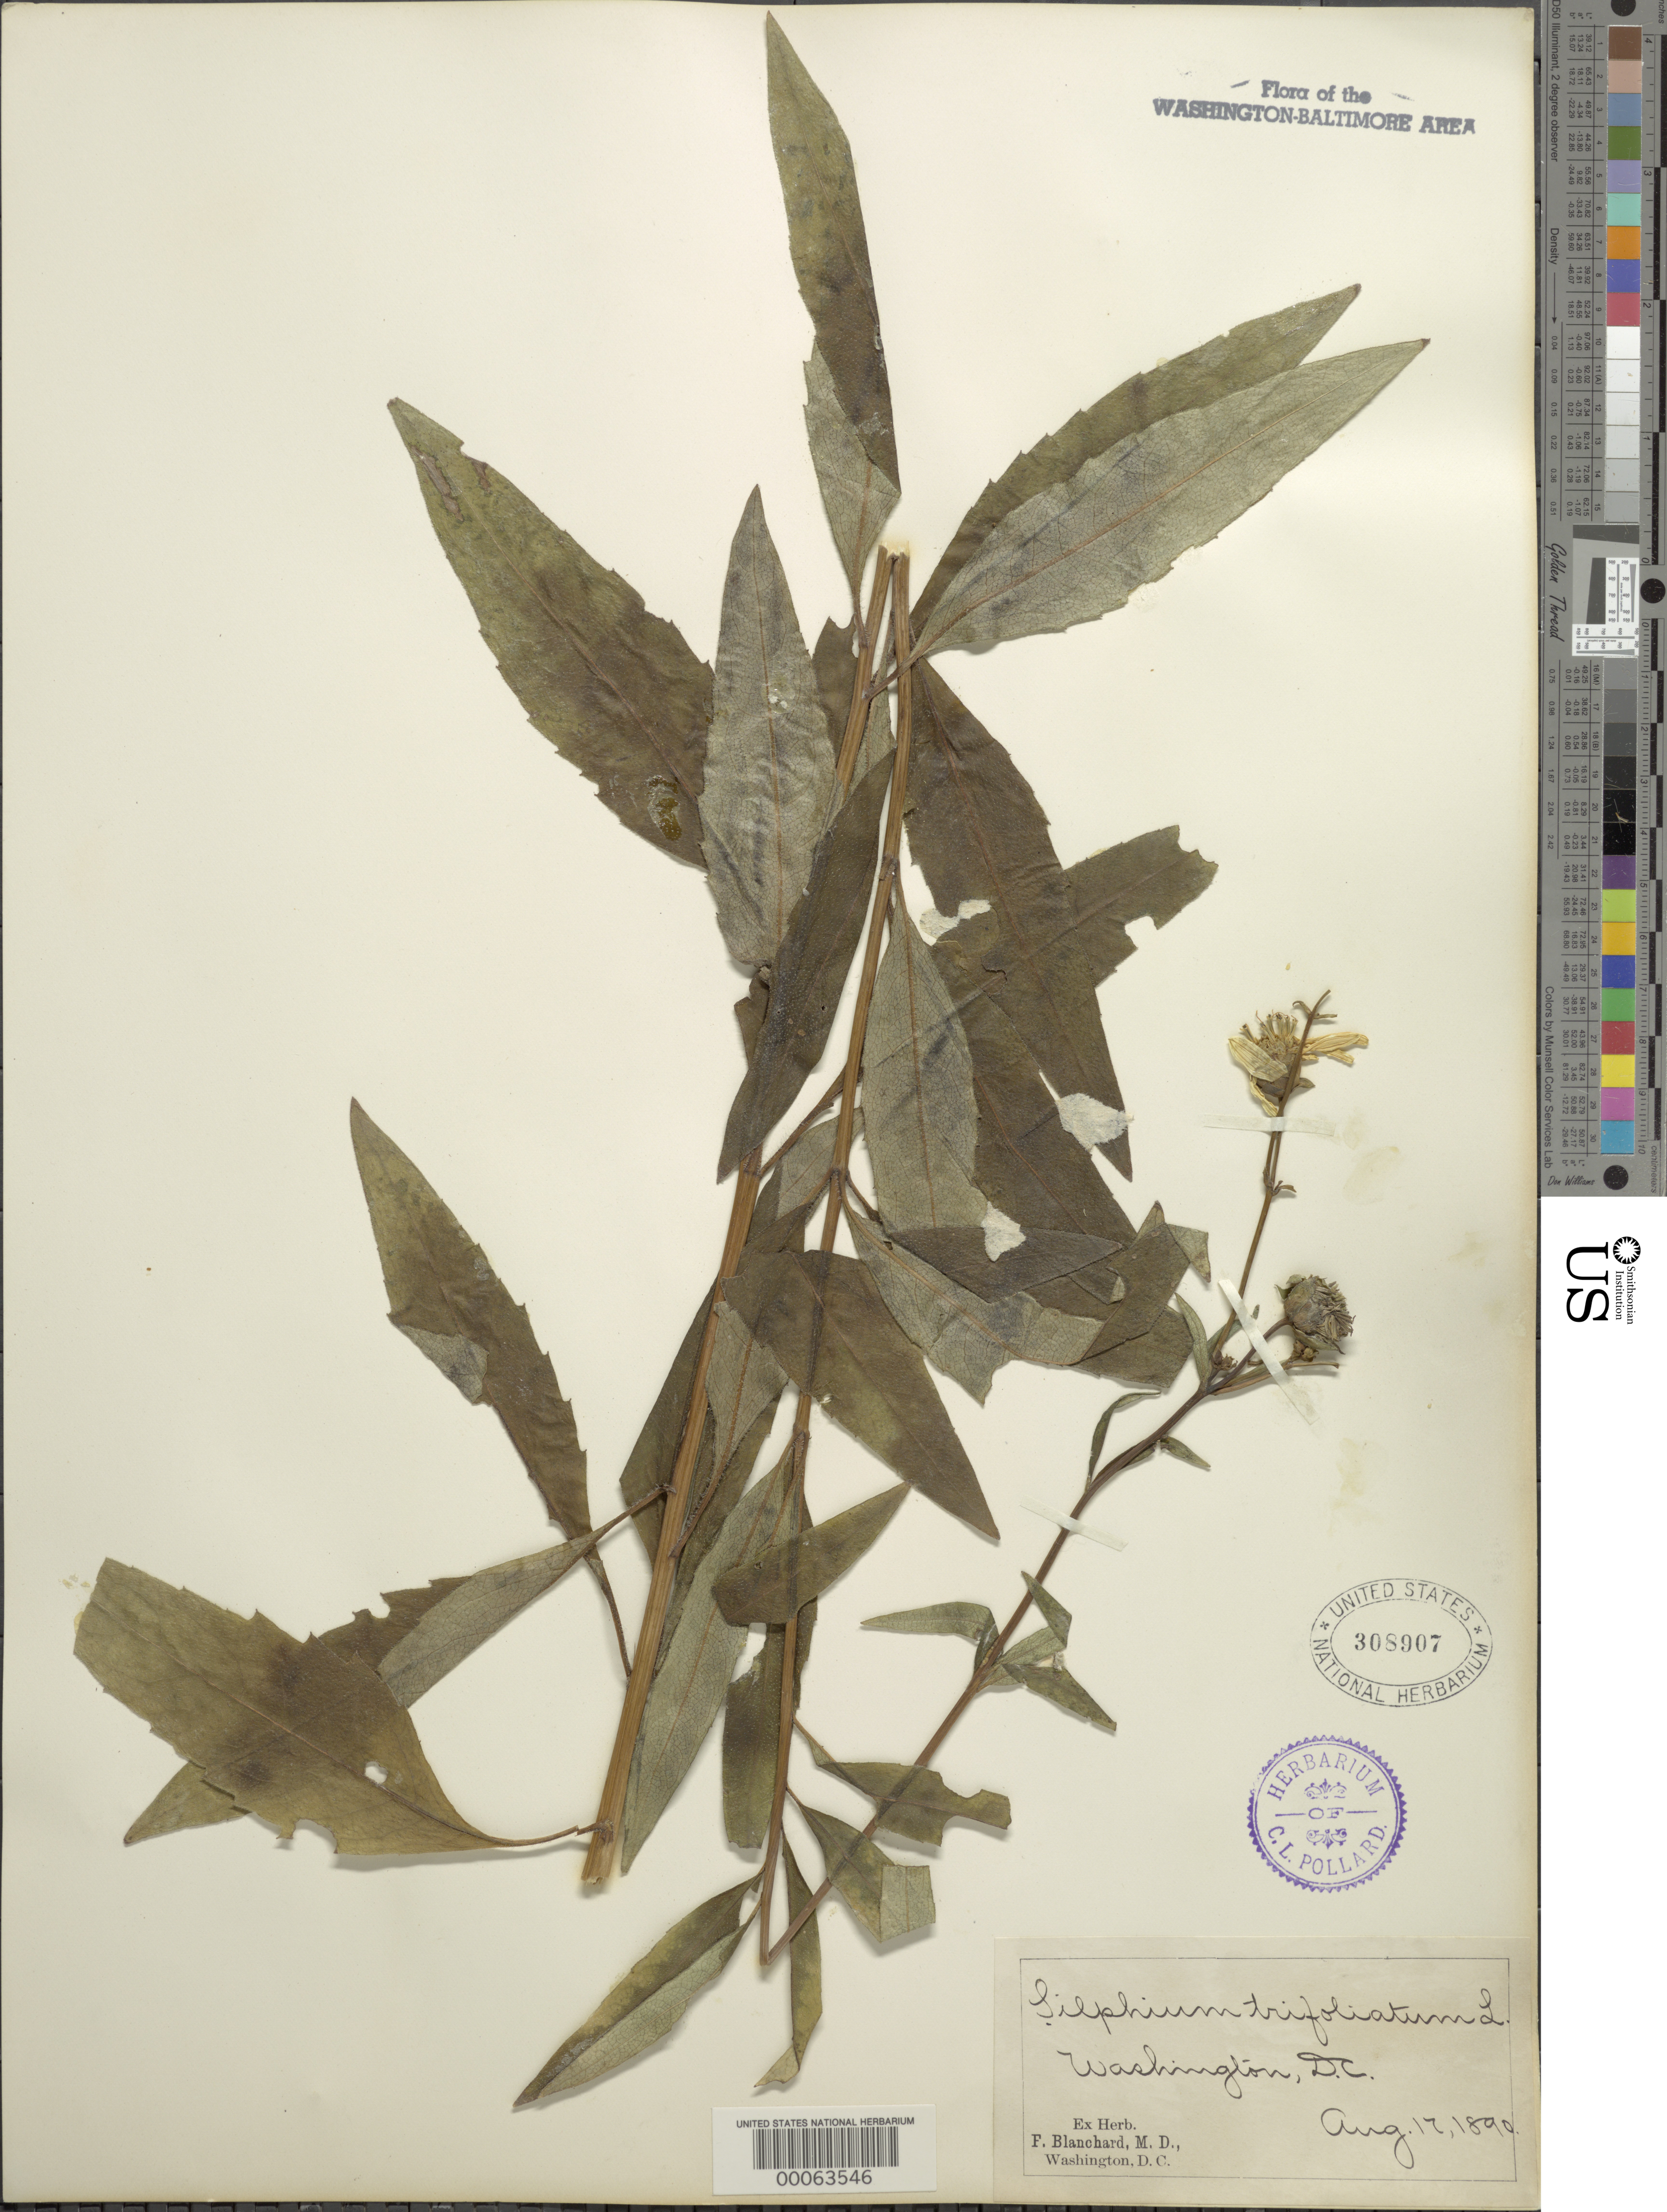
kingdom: Plantae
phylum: Tracheophyta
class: Magnoliopsida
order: Asterales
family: Asteraceae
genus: Silphium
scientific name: Silphium asteriscus var. trifoliatum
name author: (L.) Clevinger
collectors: F. Blanchard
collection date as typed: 17 Aug 1890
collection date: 1890-08-17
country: United States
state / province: District of Columbia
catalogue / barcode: US 308907